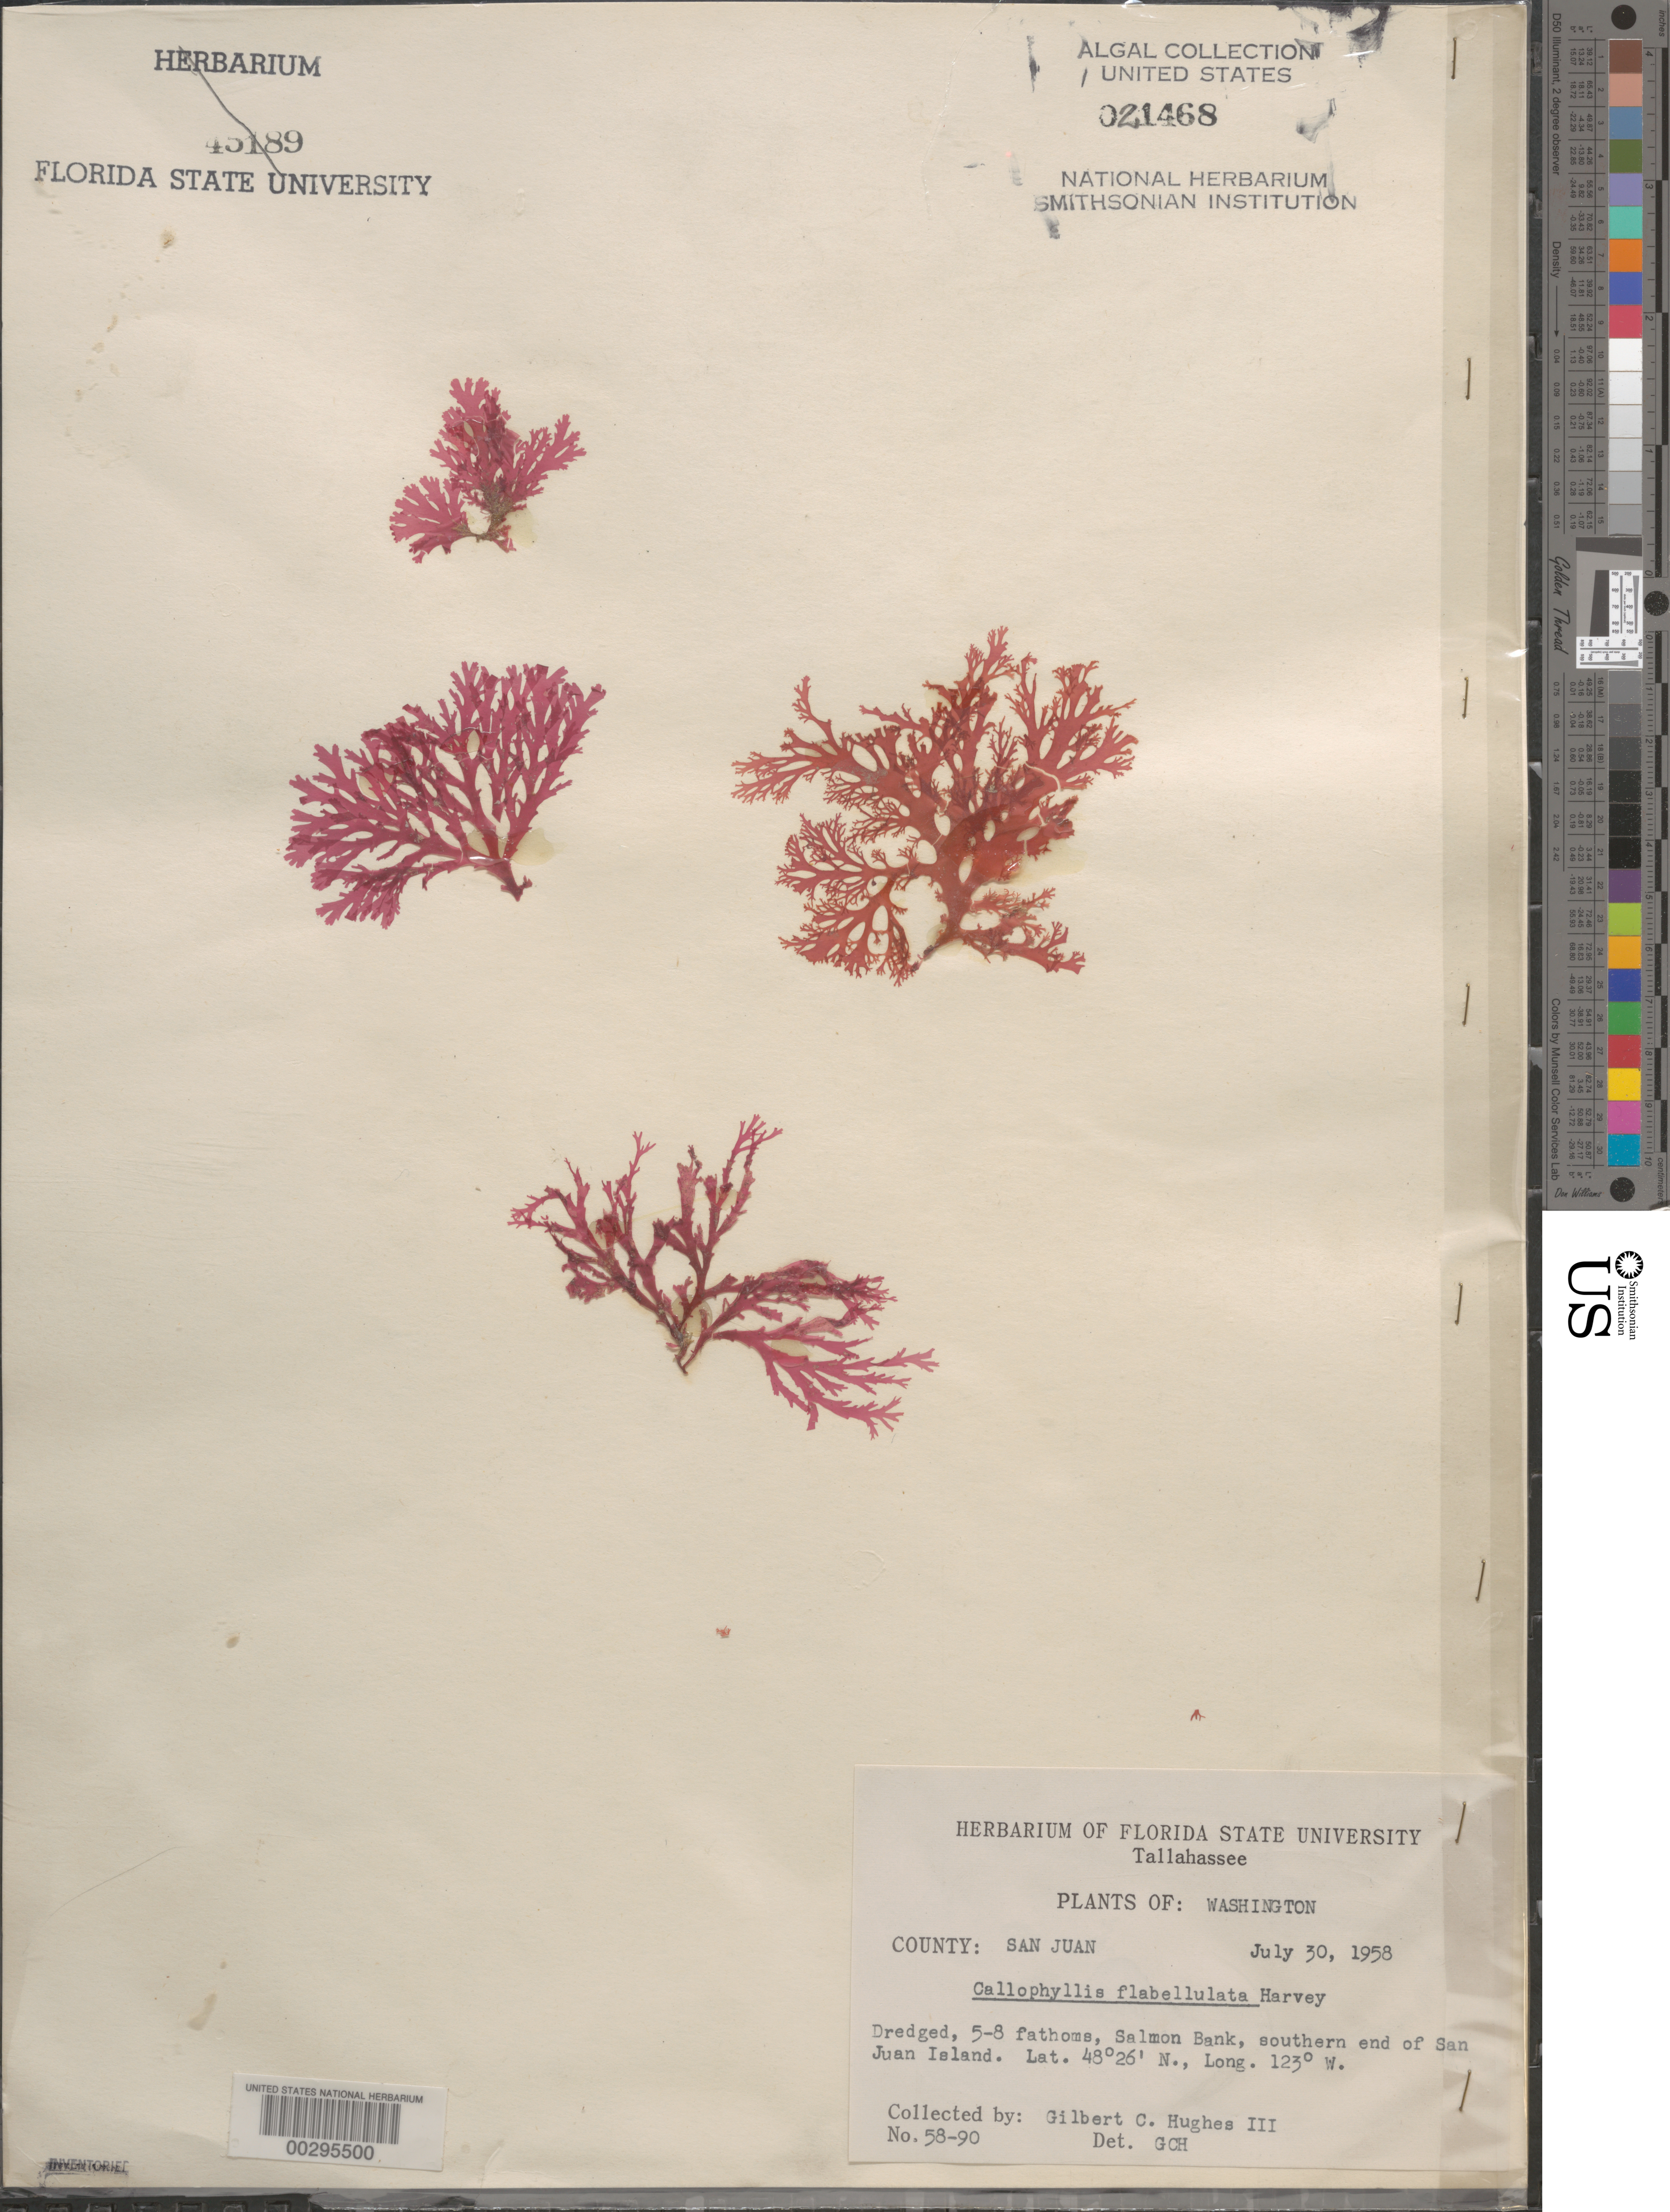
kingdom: Plantae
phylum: Rhodophyta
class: Florideophyceae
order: Gigartinales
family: Kallymeniaceae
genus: Callophyllis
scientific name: Callophyllis flabellulata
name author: Harv.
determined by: Hughes III, G. C.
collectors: G. Hughes III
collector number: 58-90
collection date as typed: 30 Jul 1958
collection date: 1958-07-30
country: United States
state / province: Washington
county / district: San Juan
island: San Juan Island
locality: Salmon Bank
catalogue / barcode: US 21468